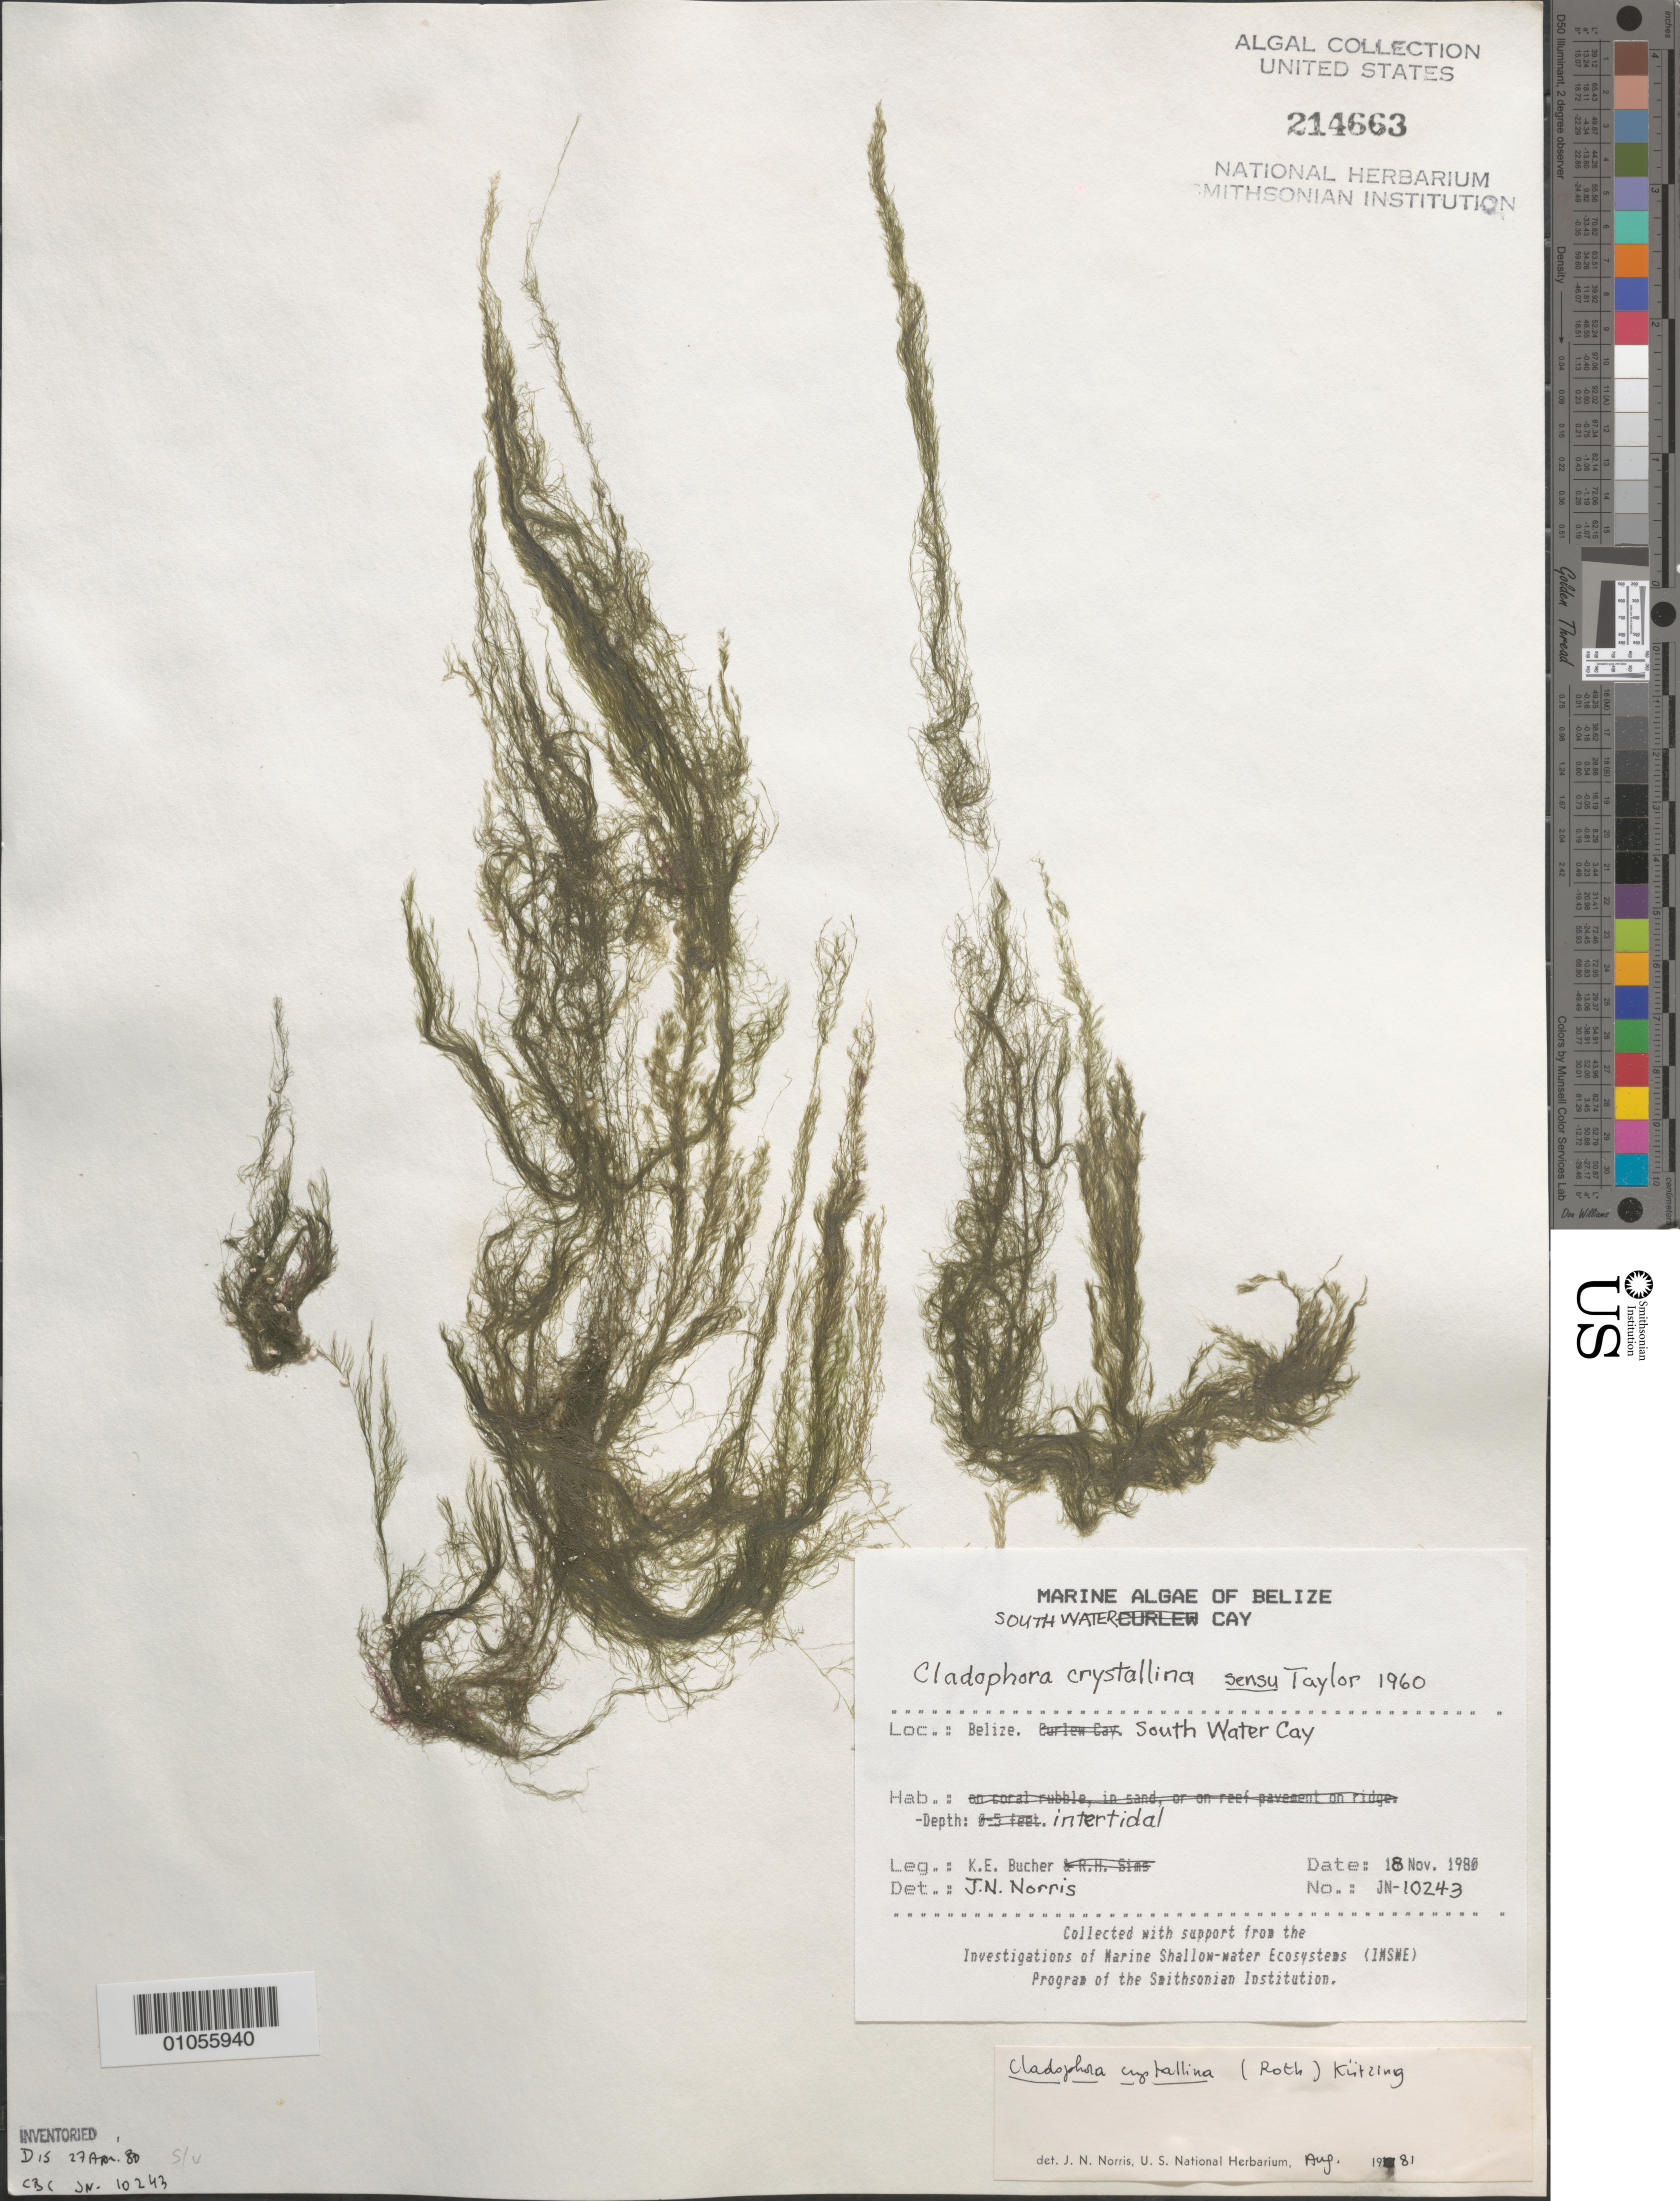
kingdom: Plantae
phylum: Chlorophyta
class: Ulvophyceae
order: Cladophorales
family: Cladophoraceae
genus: Cladophora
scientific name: Cladophora crystallina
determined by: Norris, James N.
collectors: K. E. Bucher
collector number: JN-10243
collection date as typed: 18 Nov 1980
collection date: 1980-11-18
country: Belize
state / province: Stann Creek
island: South Water Cay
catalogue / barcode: US 214663